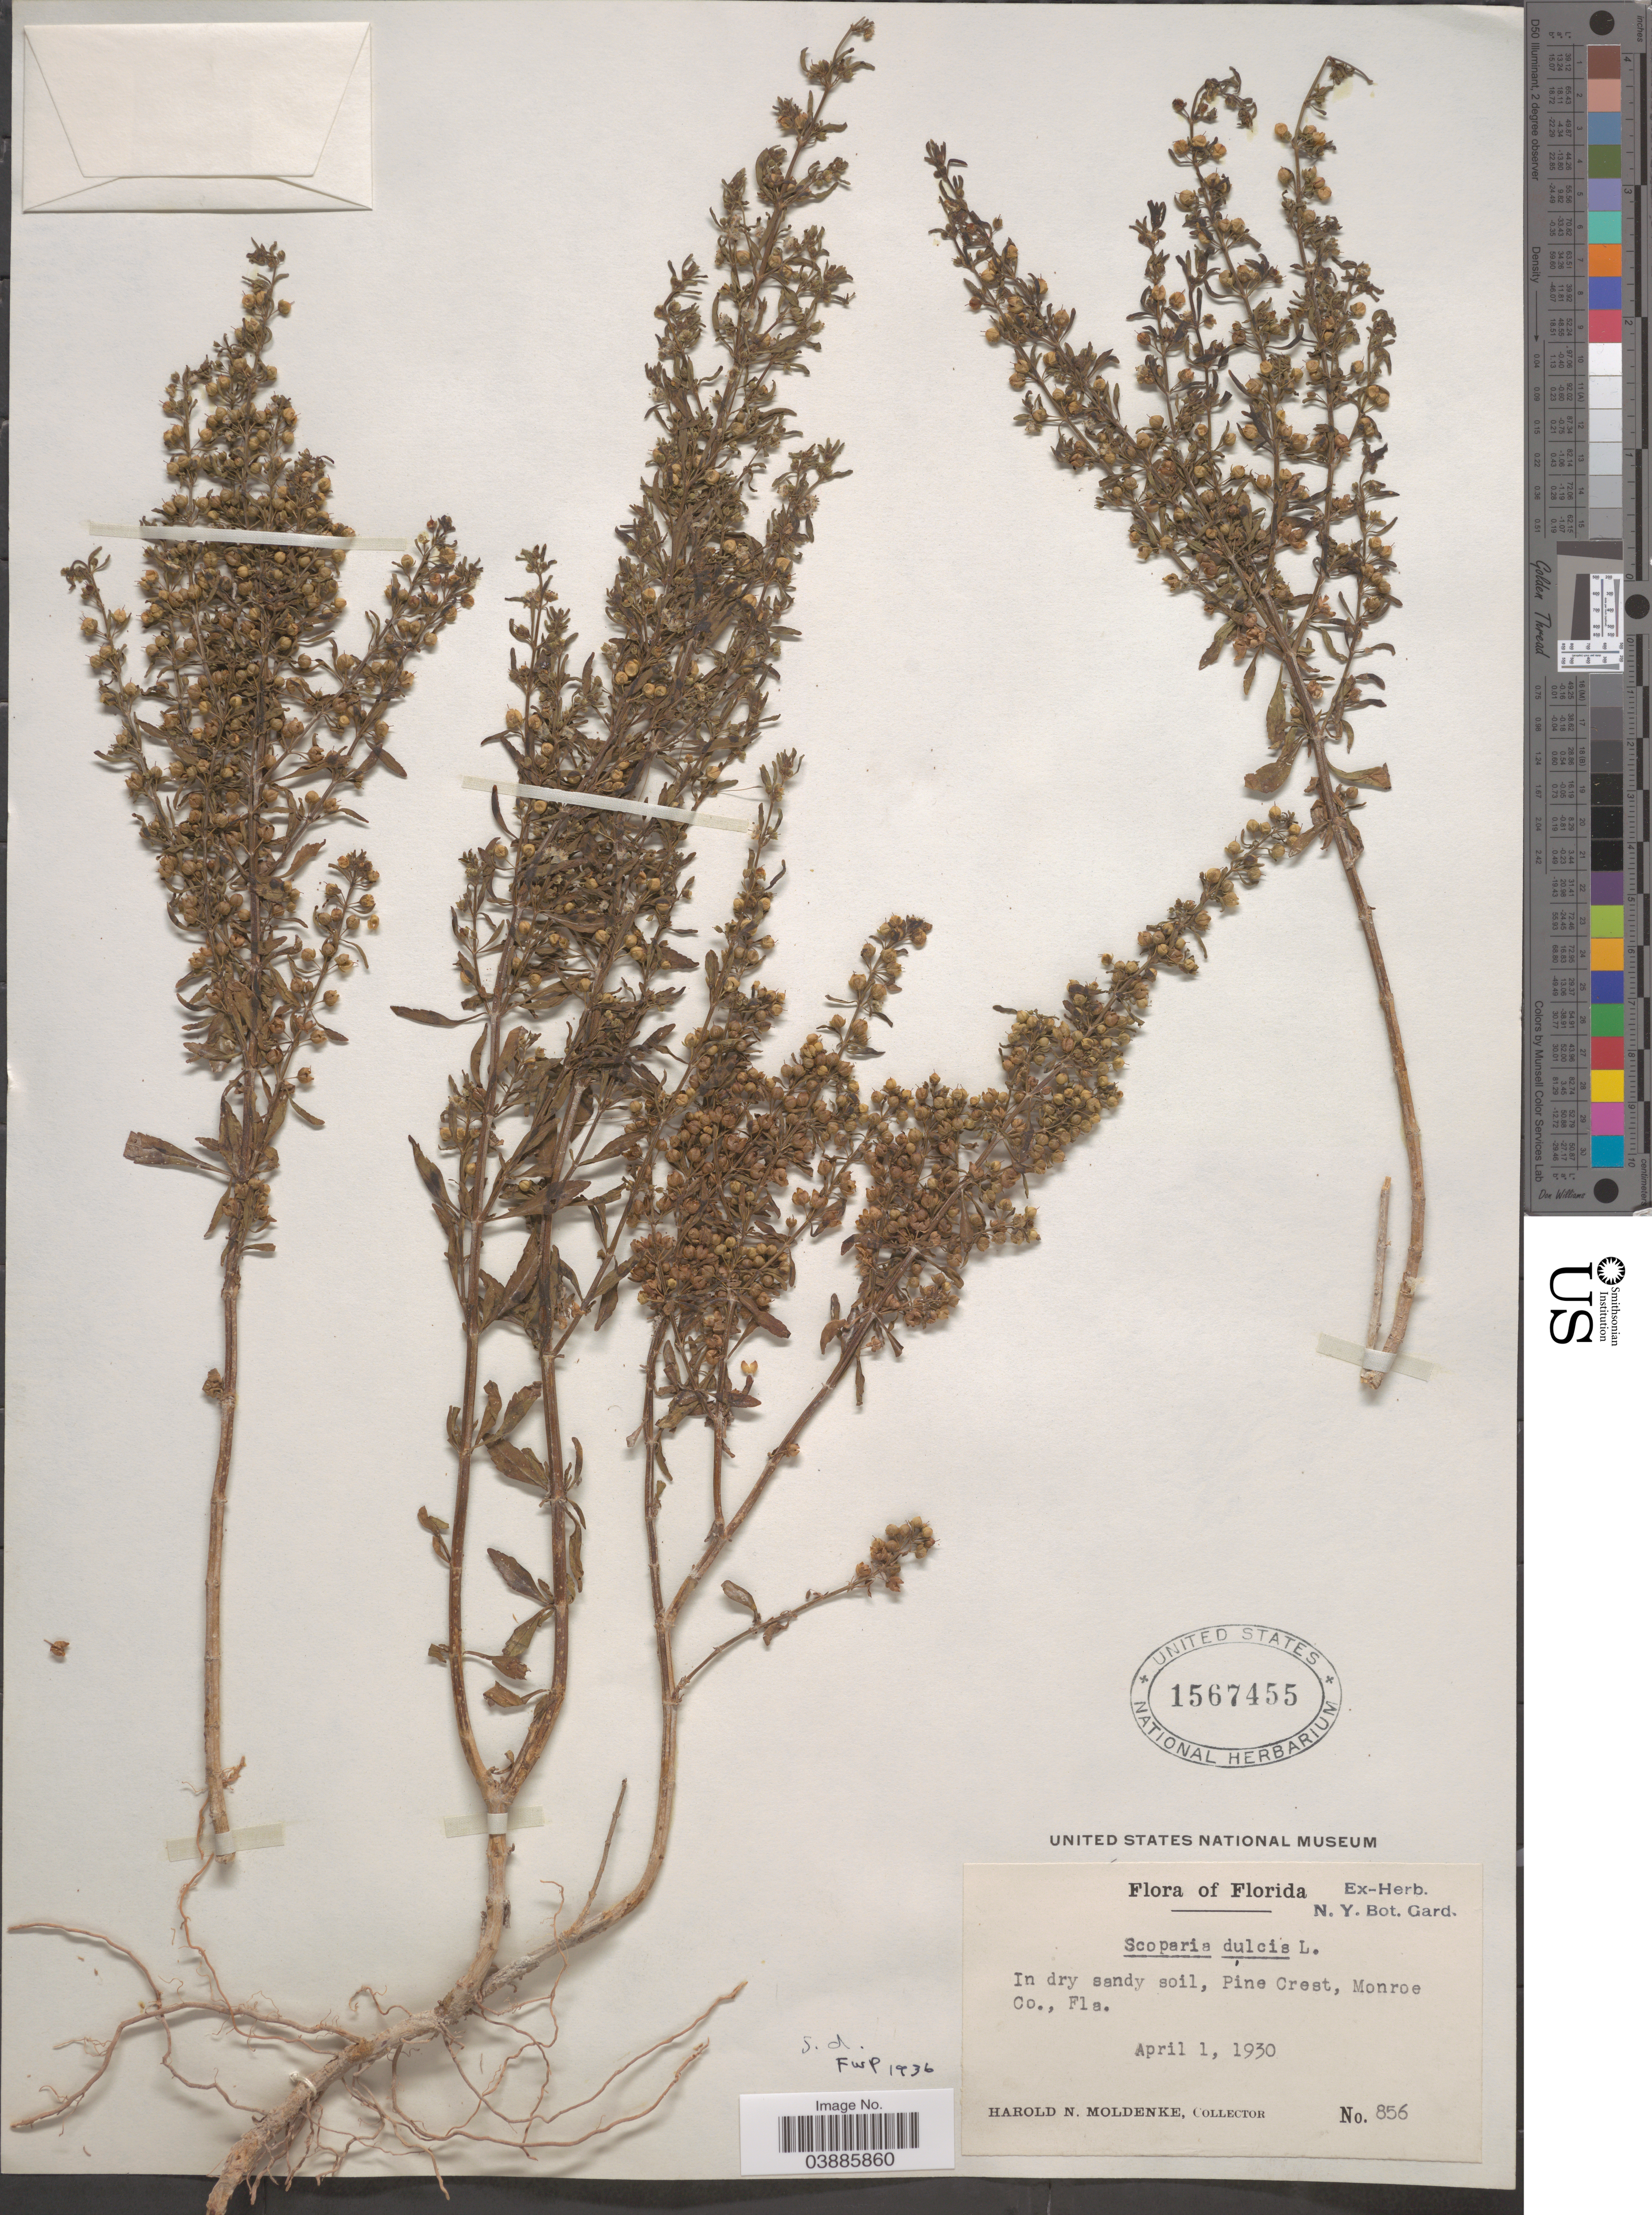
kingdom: Plantae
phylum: Tracheophyta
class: Magnoliopsida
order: Lamiales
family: Plantaginaceae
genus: Scoparia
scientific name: Scoparia dulcis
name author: L.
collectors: H. N. Moldenke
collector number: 856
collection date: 1930-04-01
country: United States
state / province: Florida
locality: In dry sandy soil, Pine Crest, Monroe Co.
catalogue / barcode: US 1567455